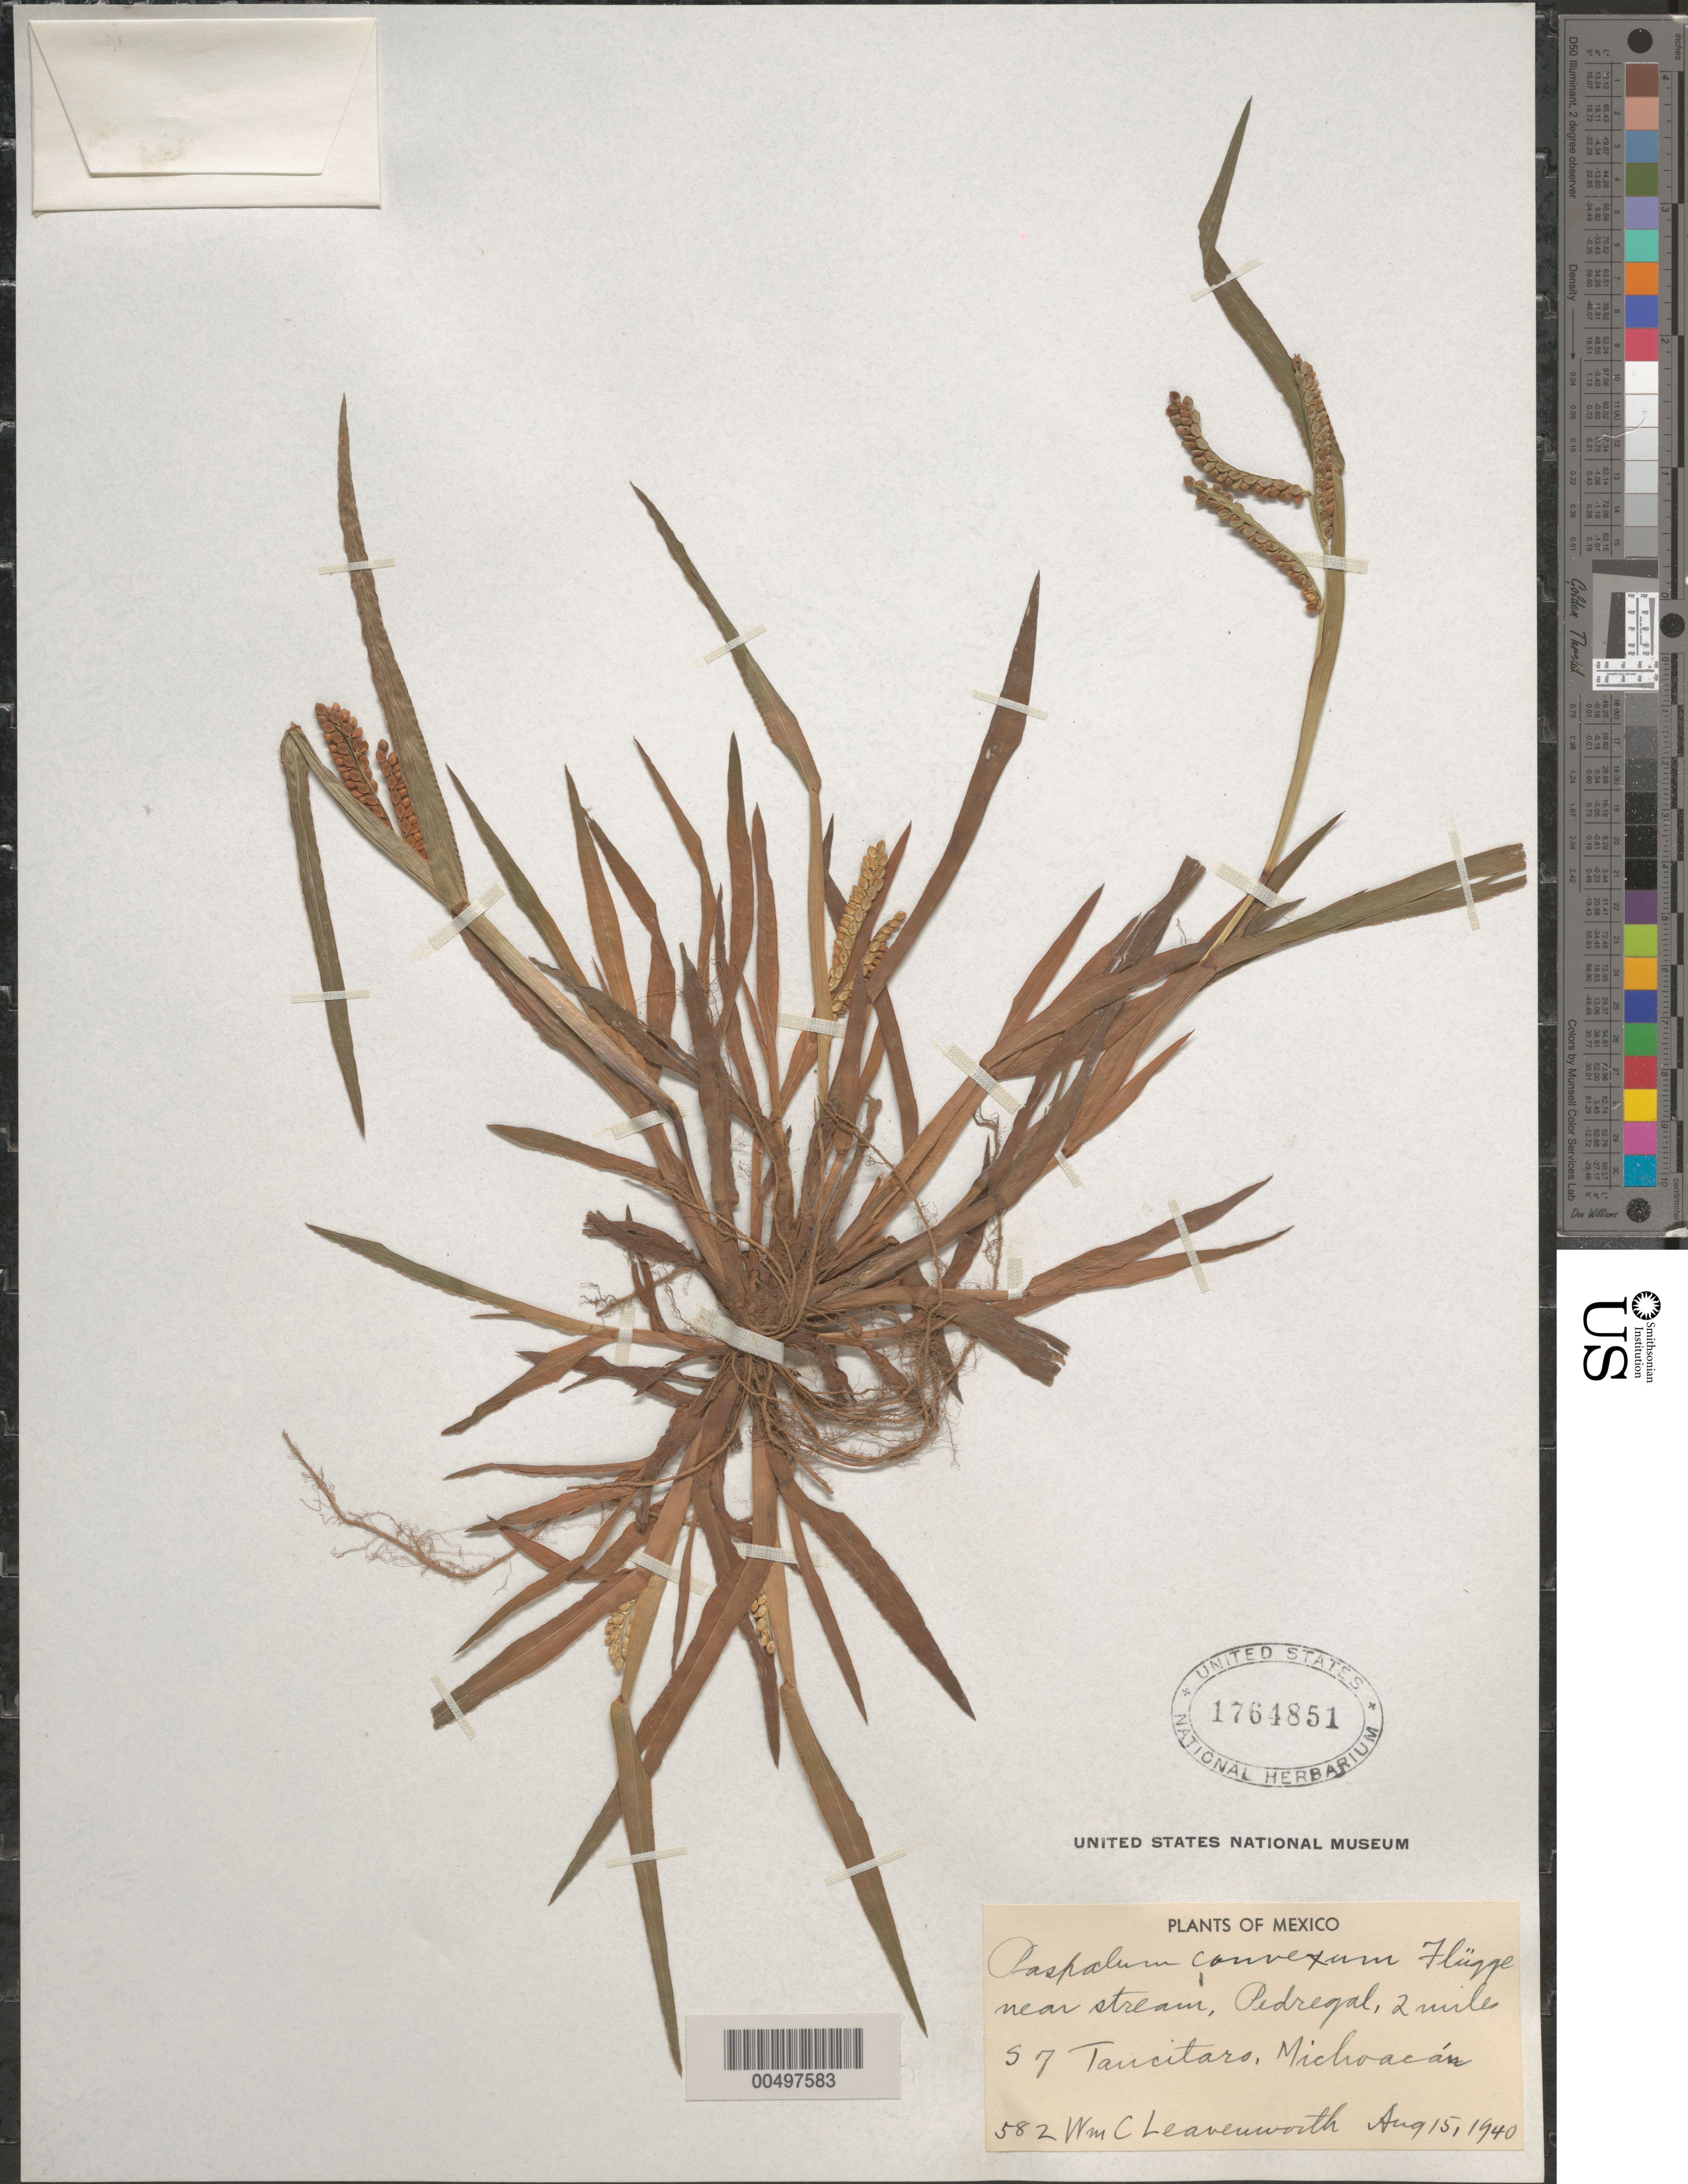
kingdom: Plantae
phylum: Tracheophyta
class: Liliopsida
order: Poales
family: Poaceae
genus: Paspalum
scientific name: Paspalum convexum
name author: Humb. & Bonpl. ex Flüggé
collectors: W. C. Leavenworth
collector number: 582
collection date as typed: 15 Aug 1940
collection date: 1940-08-15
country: Mexico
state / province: Michoacán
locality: Pedregal, 2 mi S of Tancitaro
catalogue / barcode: US 1764851